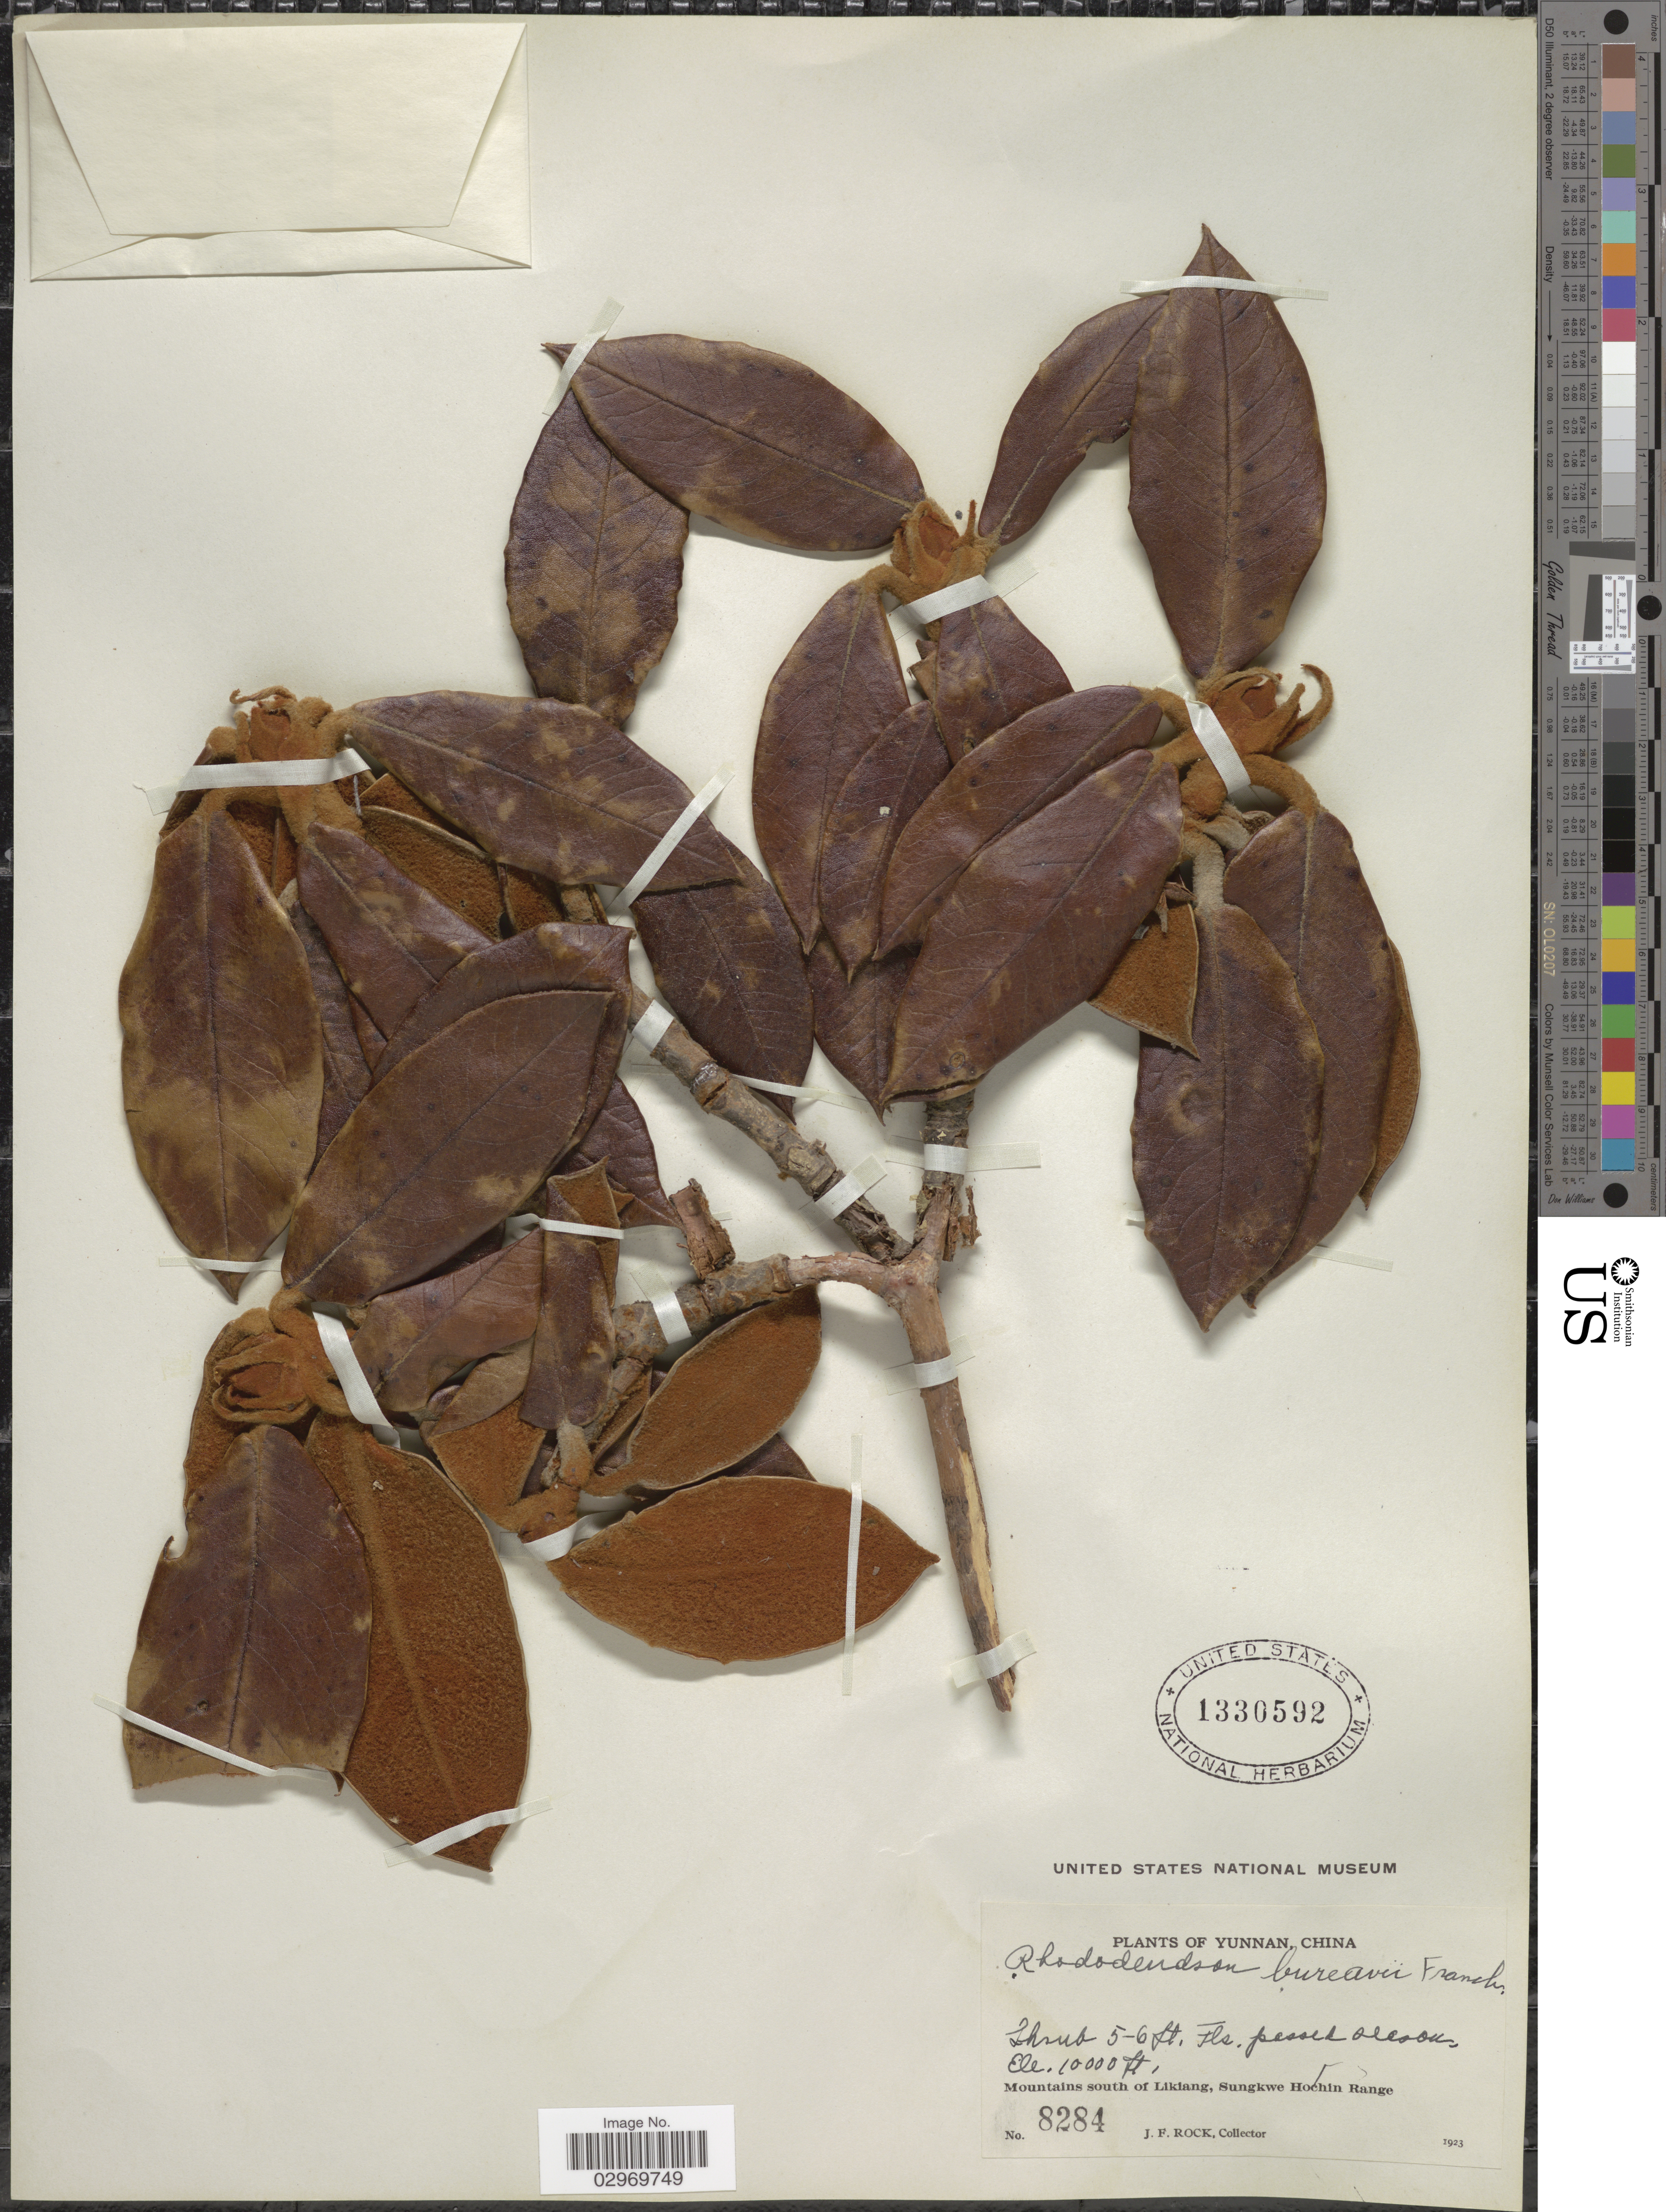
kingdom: Plantae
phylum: Tracheophyta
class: Magnoliopsida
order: Ericales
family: Ericaceae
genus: Rhododendron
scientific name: Rhododendron bureavii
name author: Franch.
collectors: J. Rock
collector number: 8284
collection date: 1923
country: China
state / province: Yunnan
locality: Mountains south of Likiang, Sungkwe Hochin Range.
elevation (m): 3048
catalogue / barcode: US 1330592